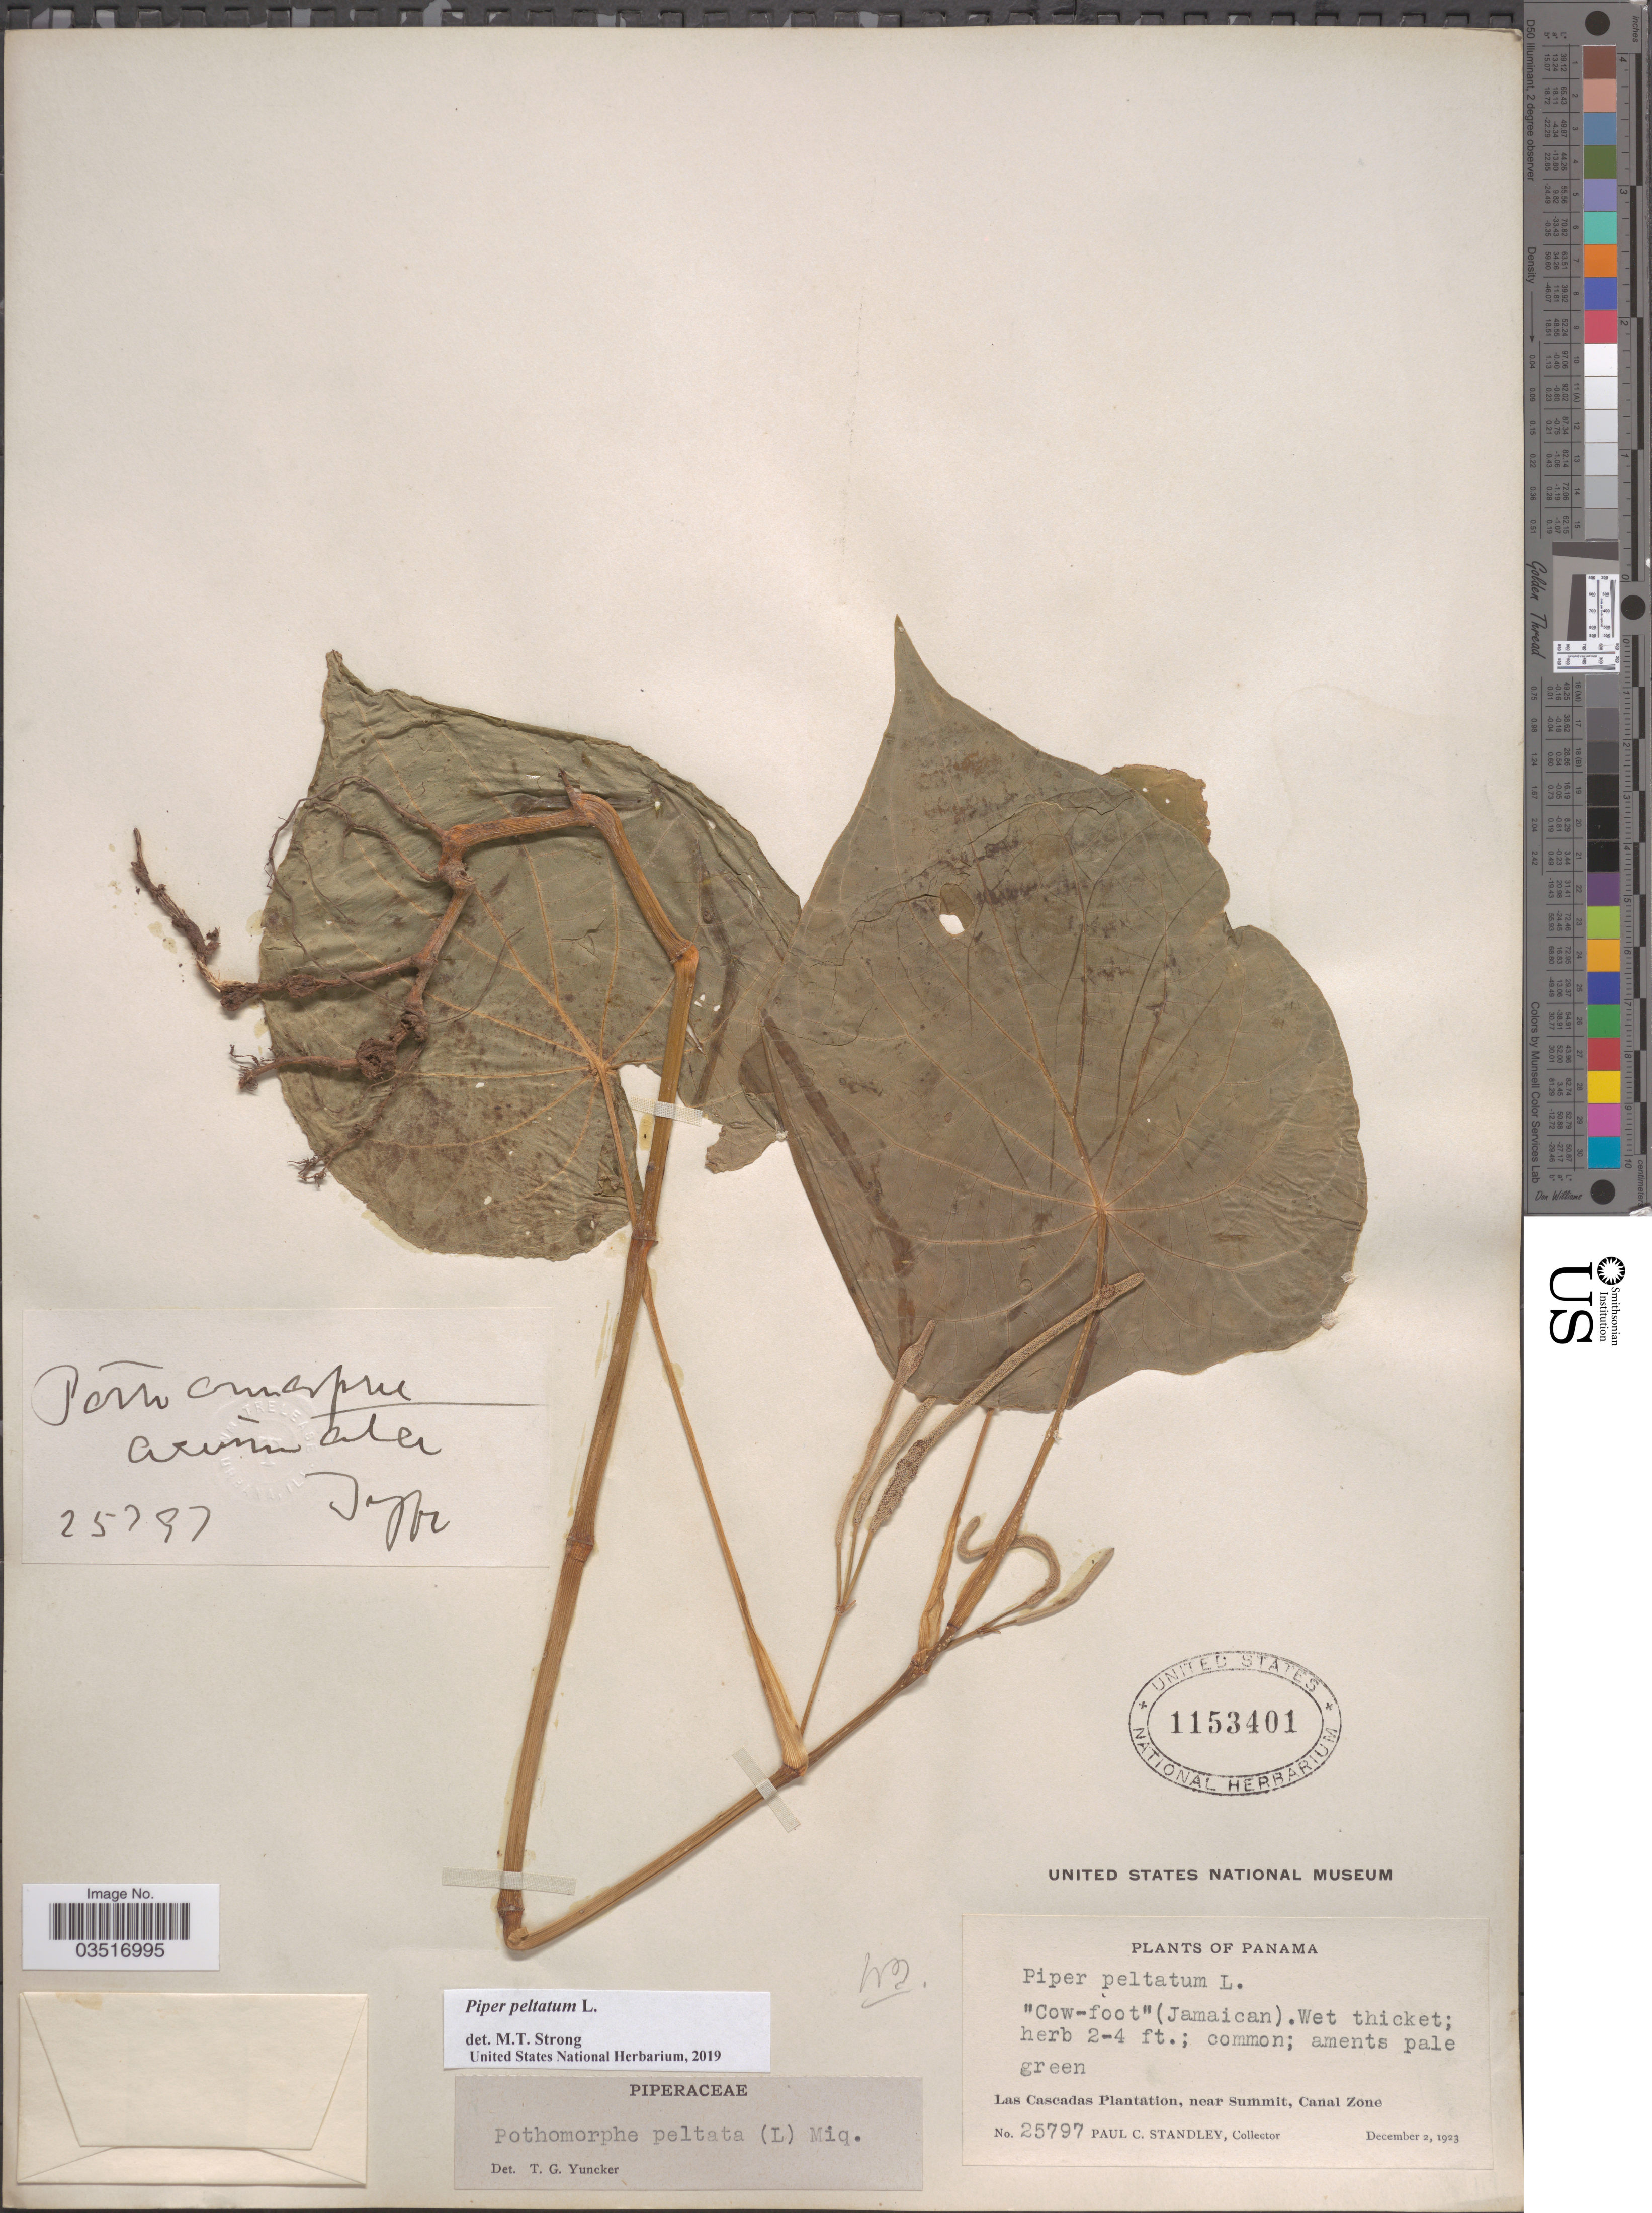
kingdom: Plantae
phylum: Tracheophyta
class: Magnoliopsida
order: Piperales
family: Piperaceae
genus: Piper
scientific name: Piper peltatum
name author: L.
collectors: P. C. Standley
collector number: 25797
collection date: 1923-12-02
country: Panama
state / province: Colón / Panamá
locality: Las Cascadas Plantation, near Summit, Canal Zone.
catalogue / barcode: US 1153401